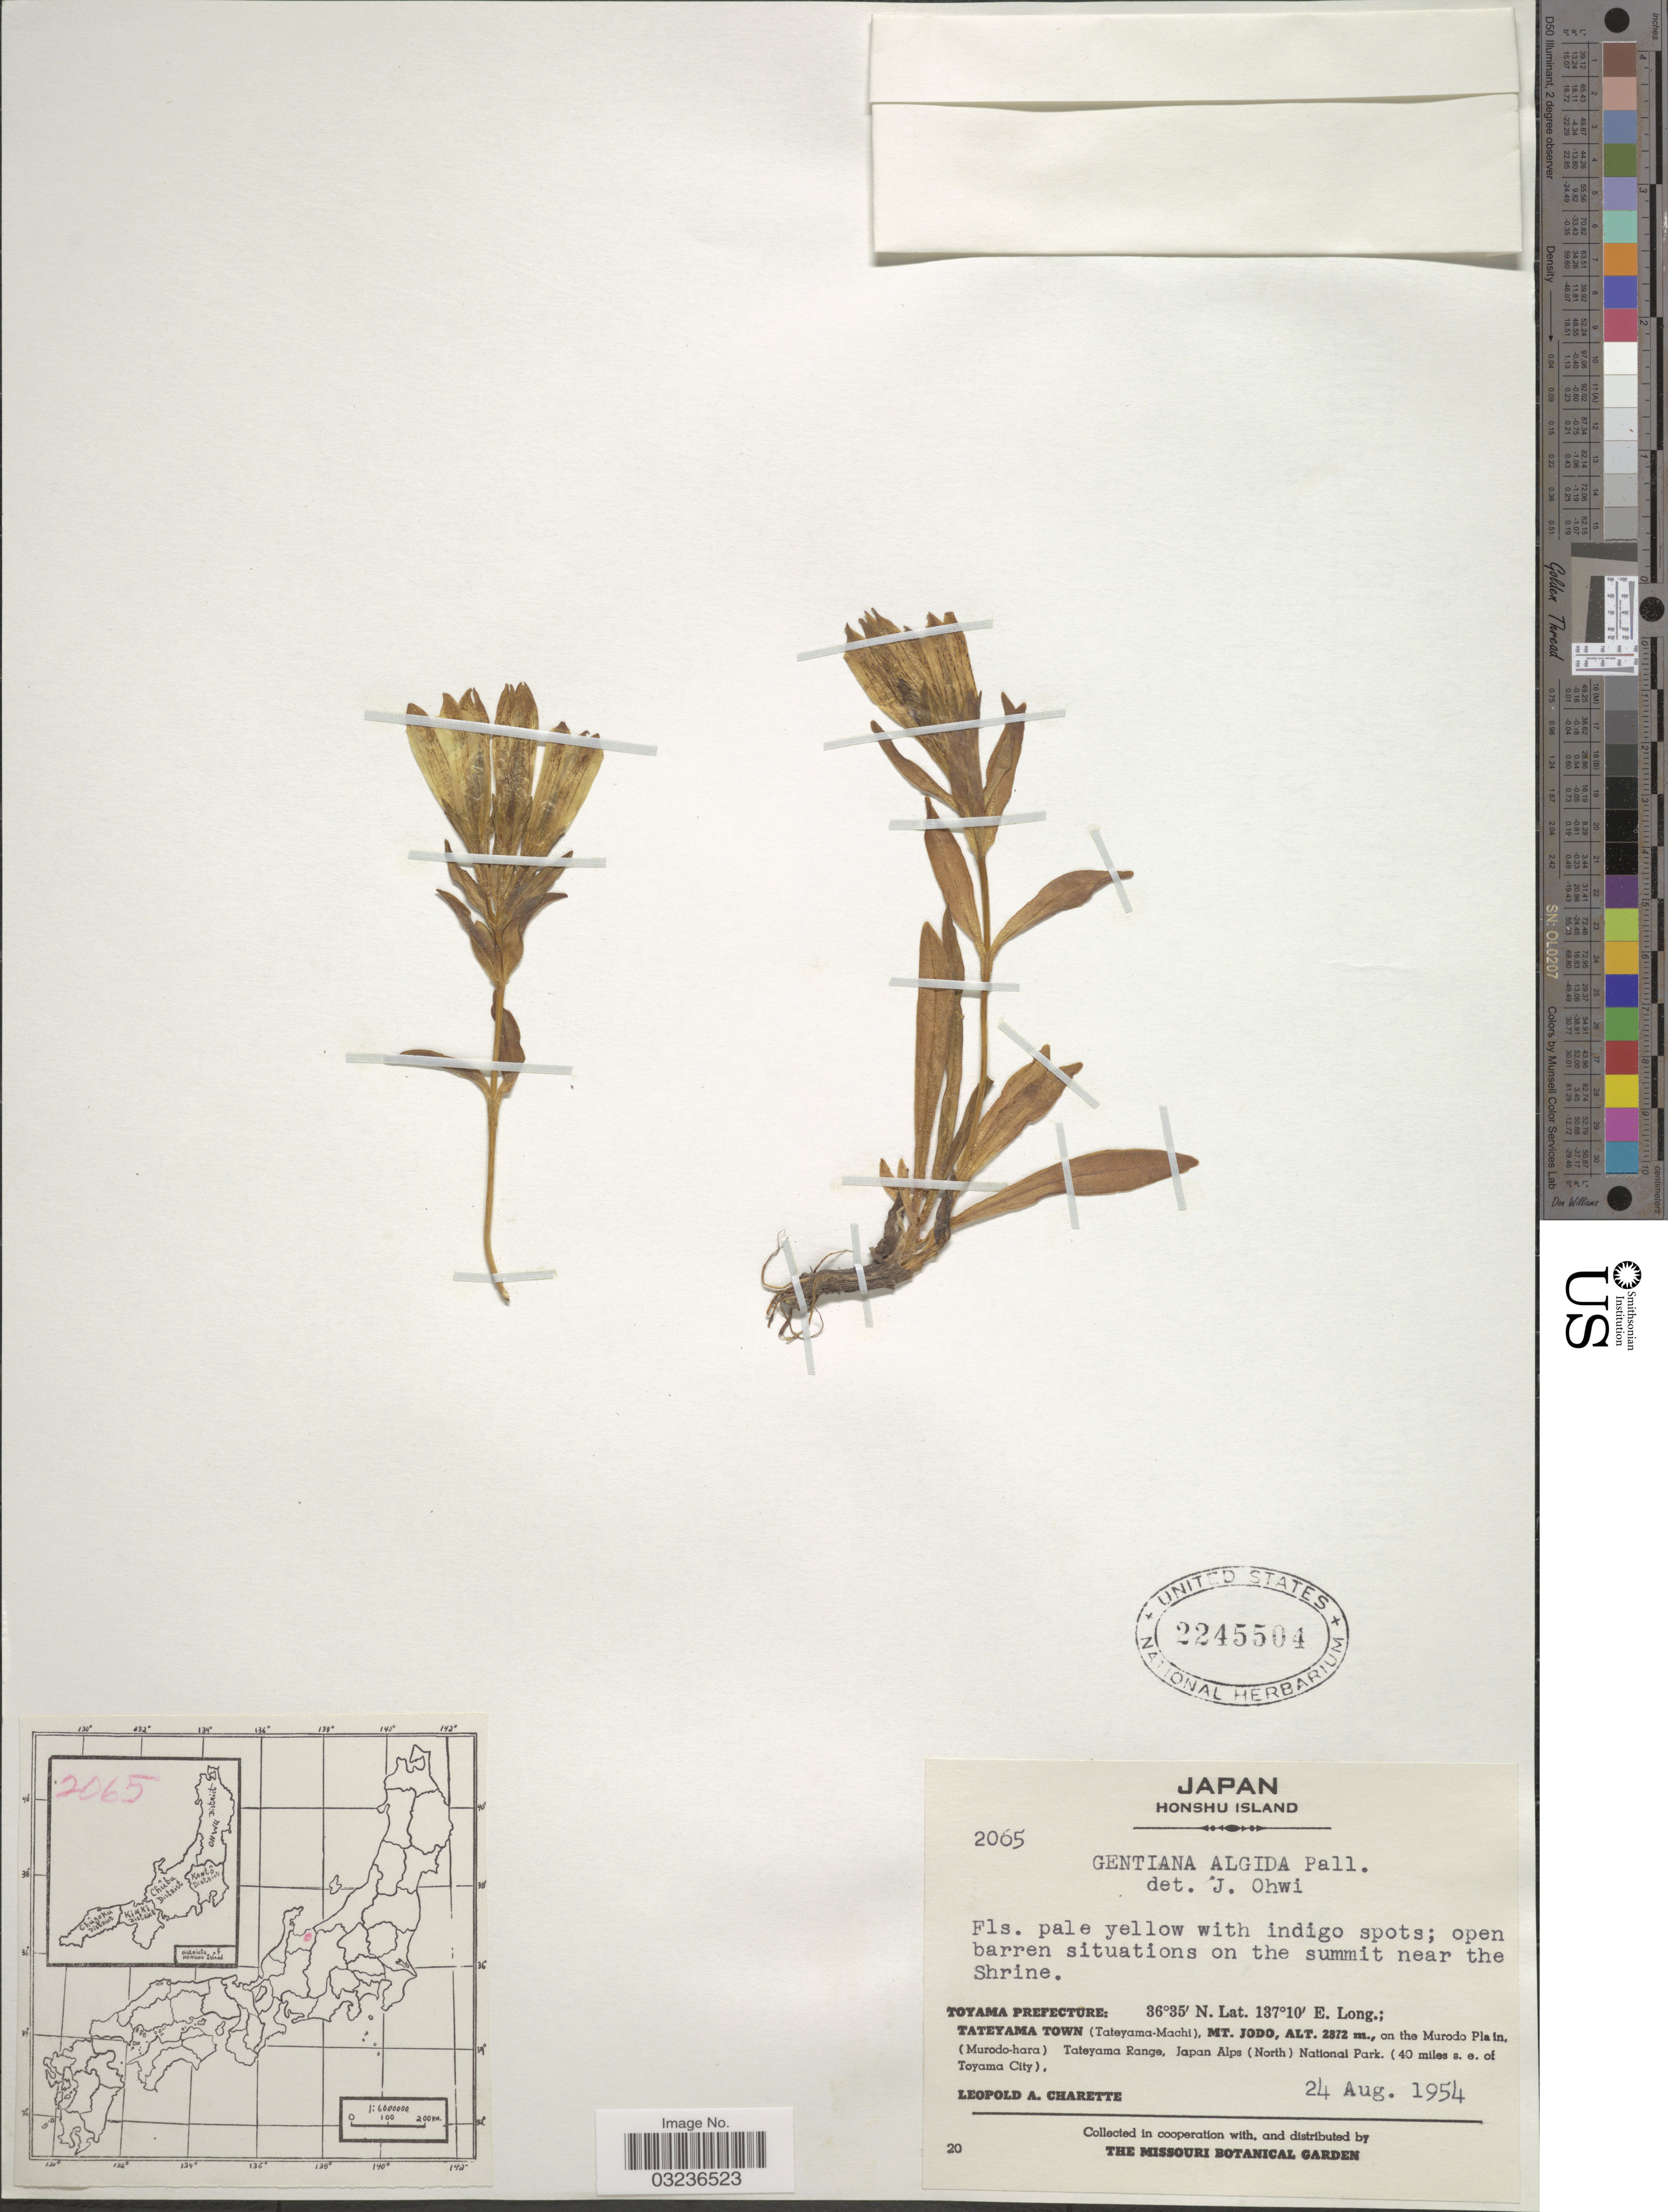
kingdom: Plantae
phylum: Tracheophyta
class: Magnoliopsida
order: Gentianales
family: Gentianaceae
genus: Gentiana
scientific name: Gentiana algida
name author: Pall.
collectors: L. A. Charette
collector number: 2065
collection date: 1954-08-24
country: Japan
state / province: Toyama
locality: Honshu Island. Open barren situations on the summit near the Shrine. Toyama Prefecture: Tateyama Town (Tateyama-Machi), Mt. Jodo, on the Murodo Plain, (Murodo-hara) Tateyama Range, Japan Alps (North) National Park. (40 miles s.e. of Toyama City).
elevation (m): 2872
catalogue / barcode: US 2245504